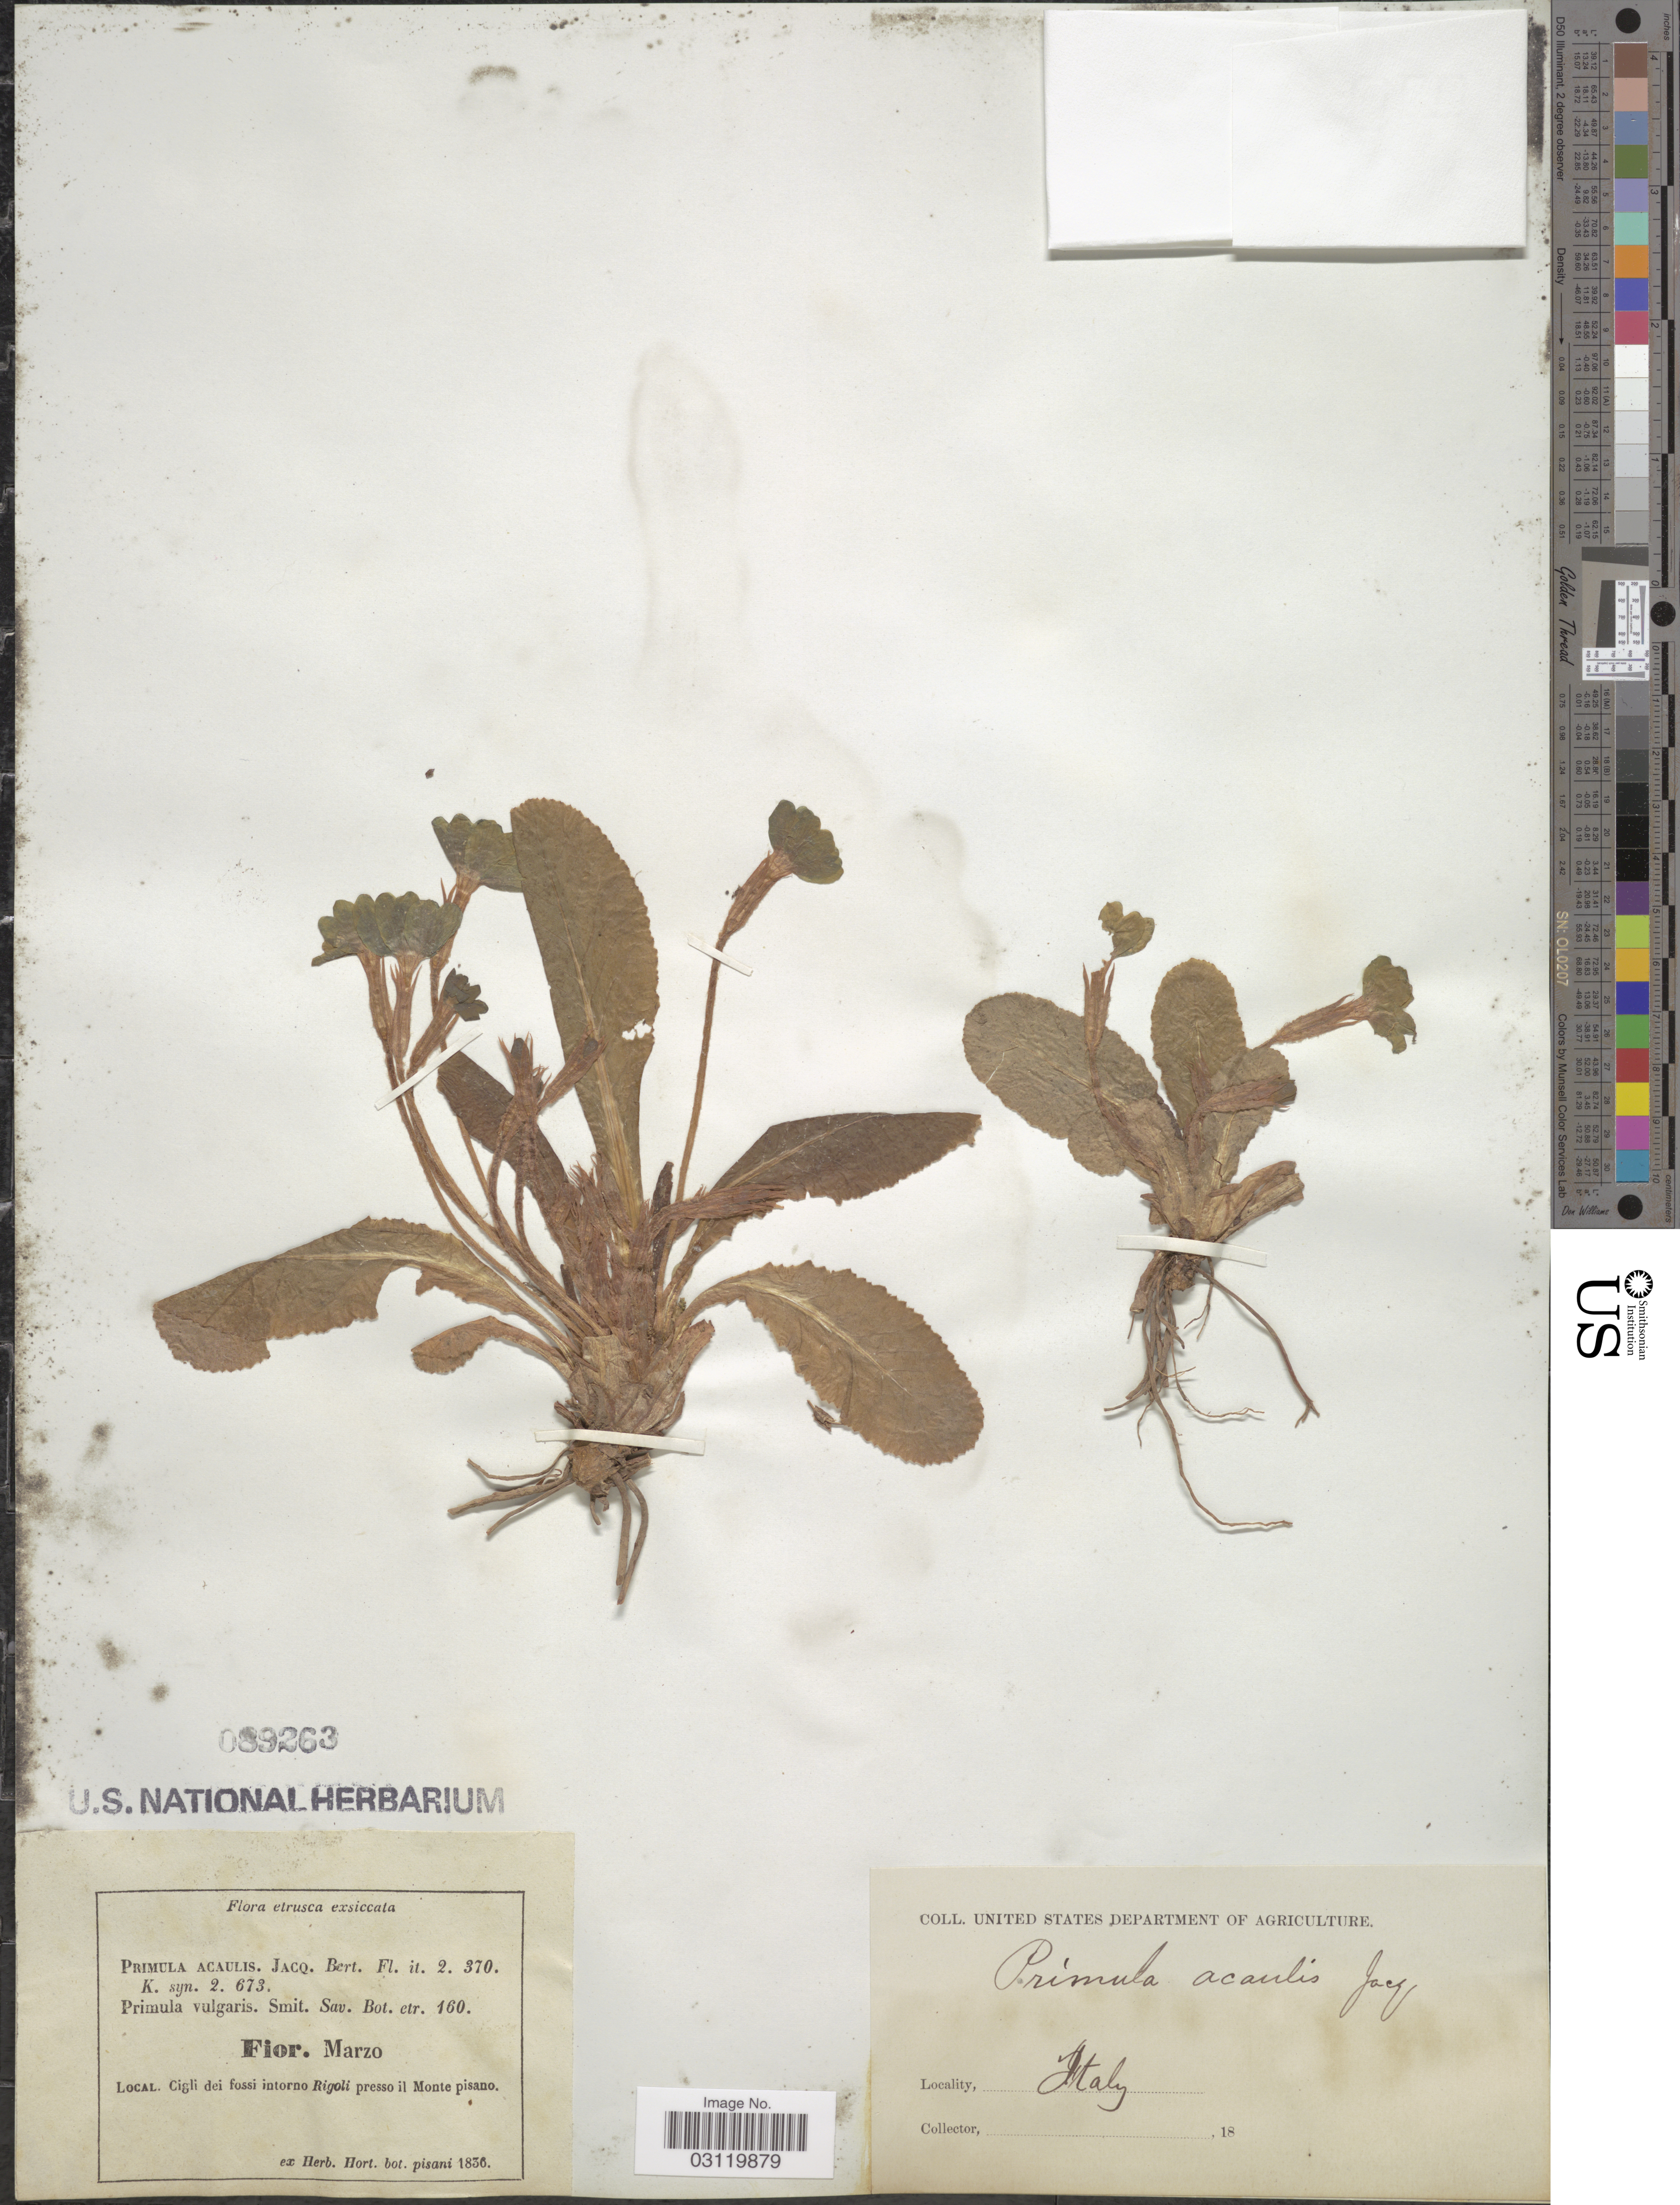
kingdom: Plantae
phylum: Tracheophyta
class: Magnoliopsida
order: Ericales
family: Primulaceae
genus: Primula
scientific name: Primula acaulis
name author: (L.) Hill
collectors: ex herb. Hort. Bot. Pisani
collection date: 1836-03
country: Italy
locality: Cigli dei fossi intorno Rigoli il Monte pisano.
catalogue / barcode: US 89263